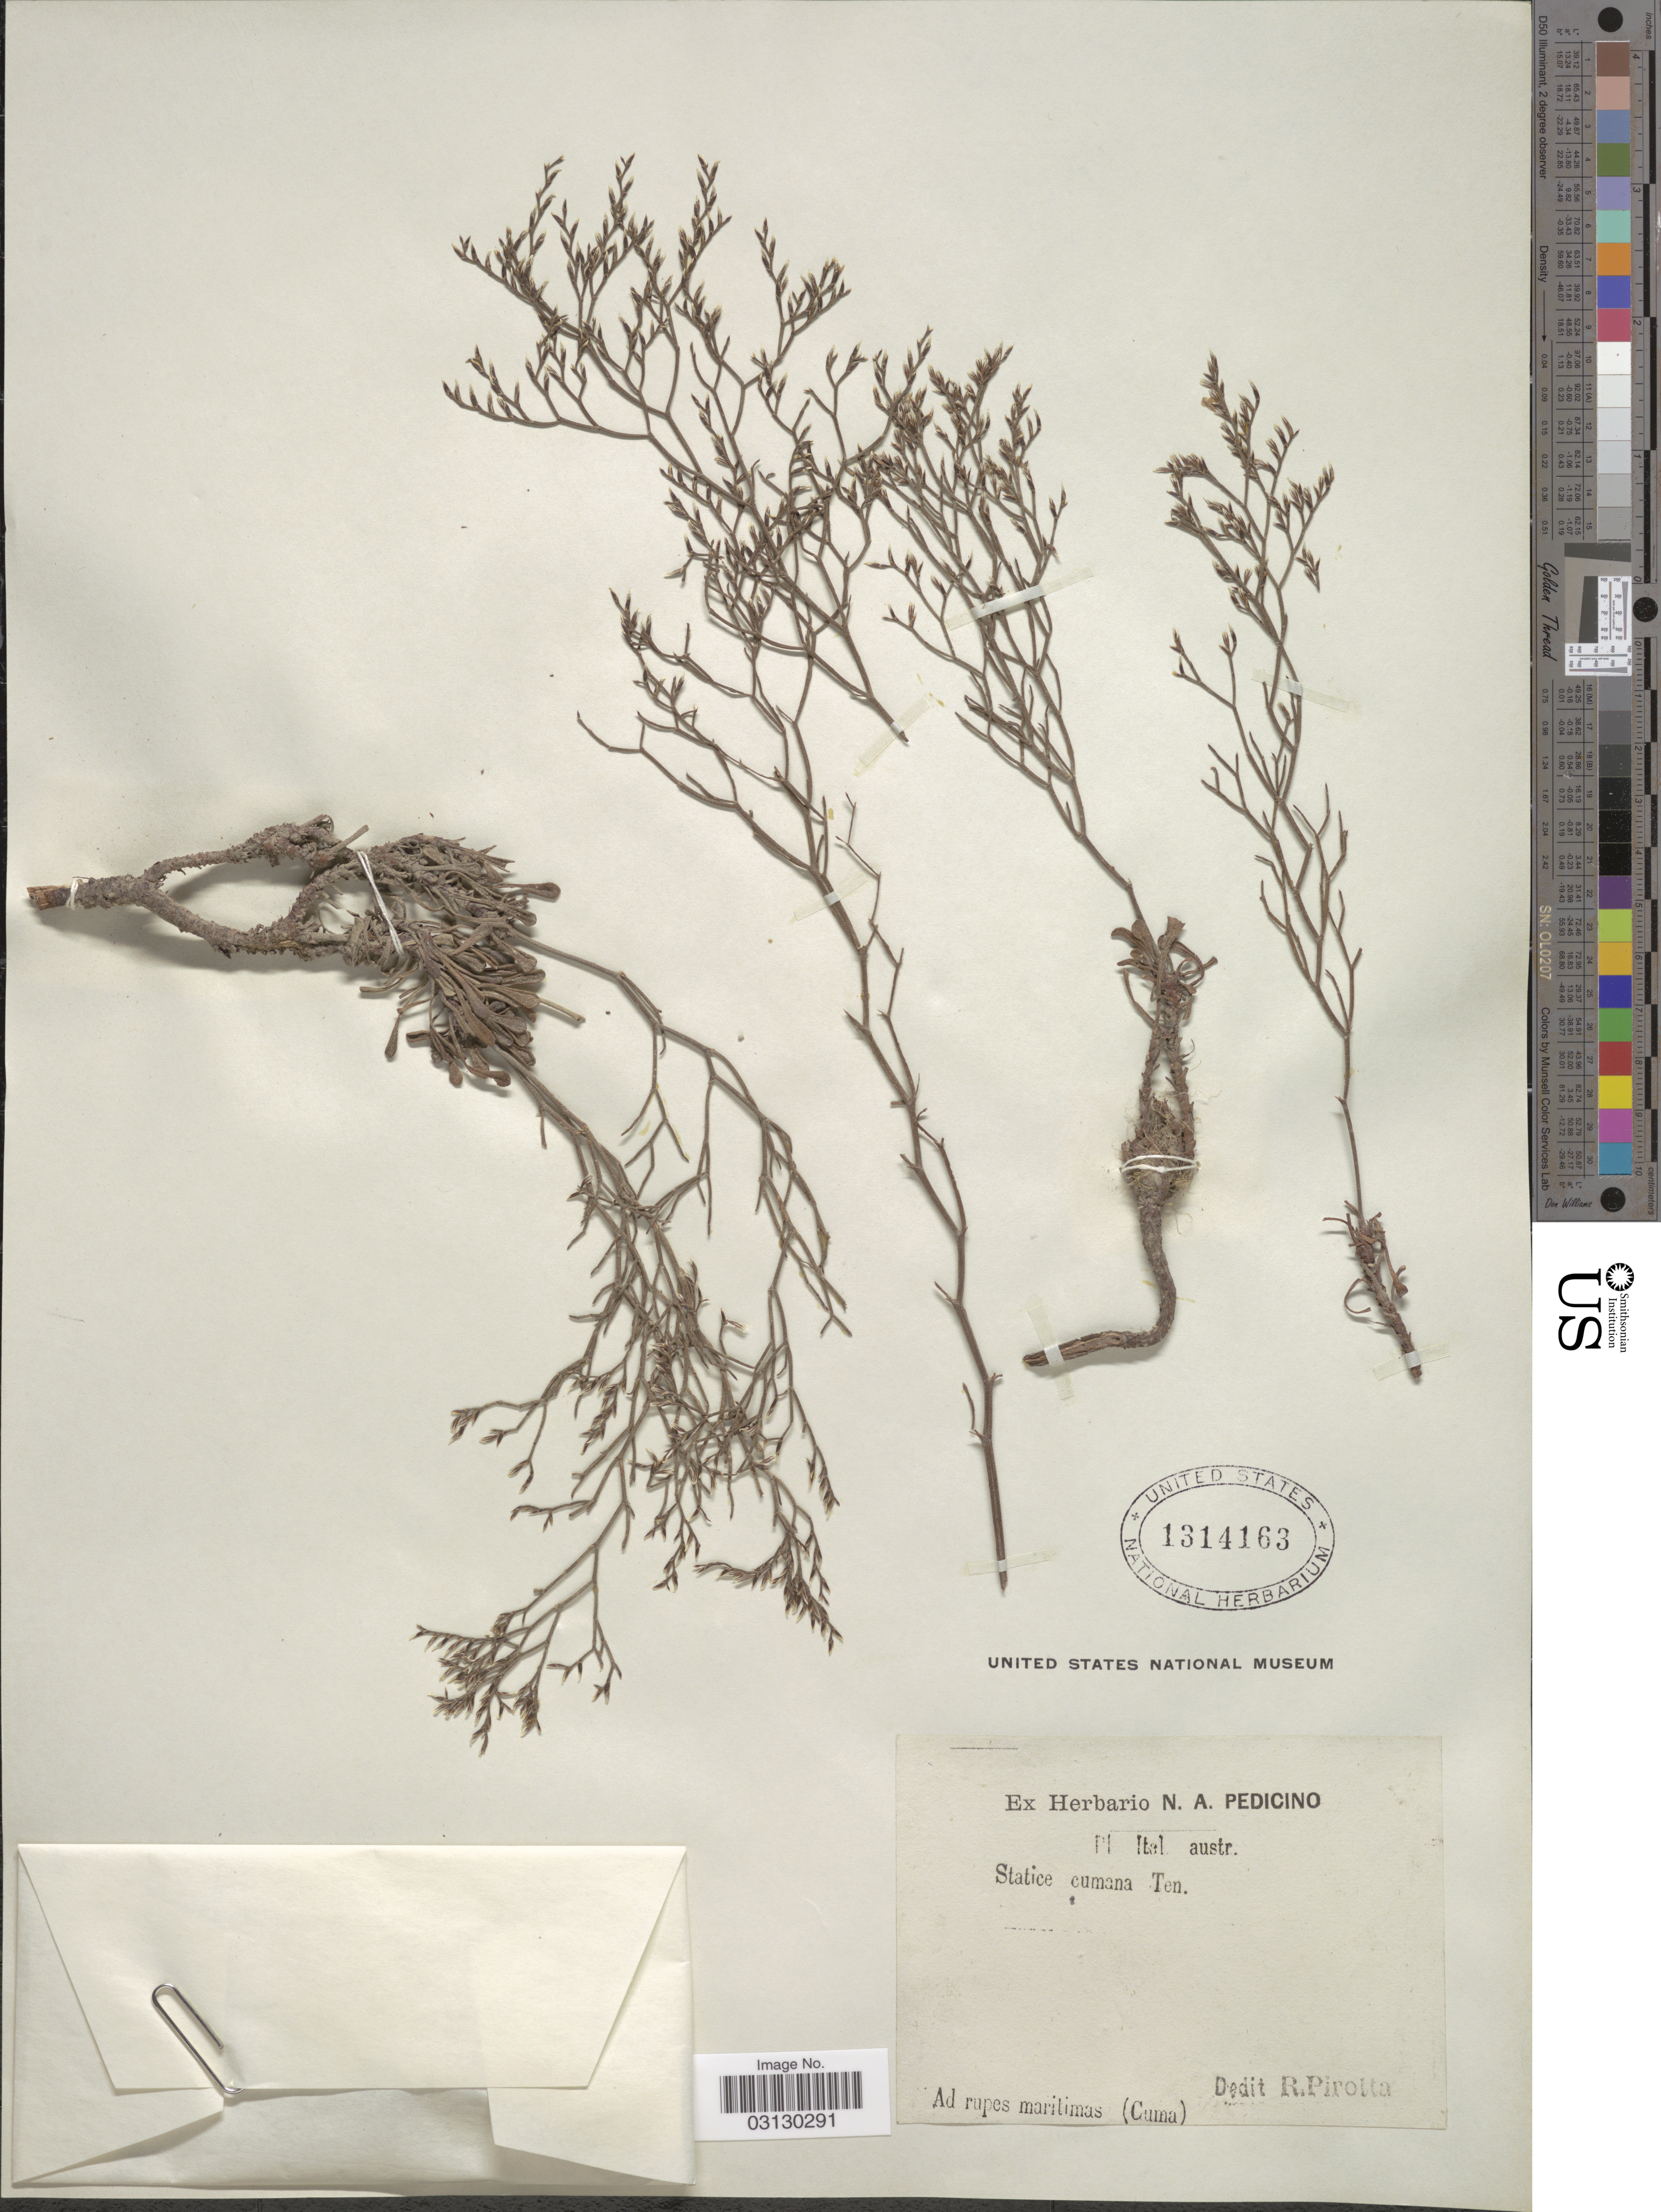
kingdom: Plantae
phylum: Tracheophyta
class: Magnoliopsida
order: Caryophyllales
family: Plumbaginaceae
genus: Limonium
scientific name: Limonium cumanum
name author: Kuntze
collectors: Ex herb. N. A. Pedicino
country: Italy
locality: Ad rupes maritimas (Cuma). Ital. austr.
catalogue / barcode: US 1314163